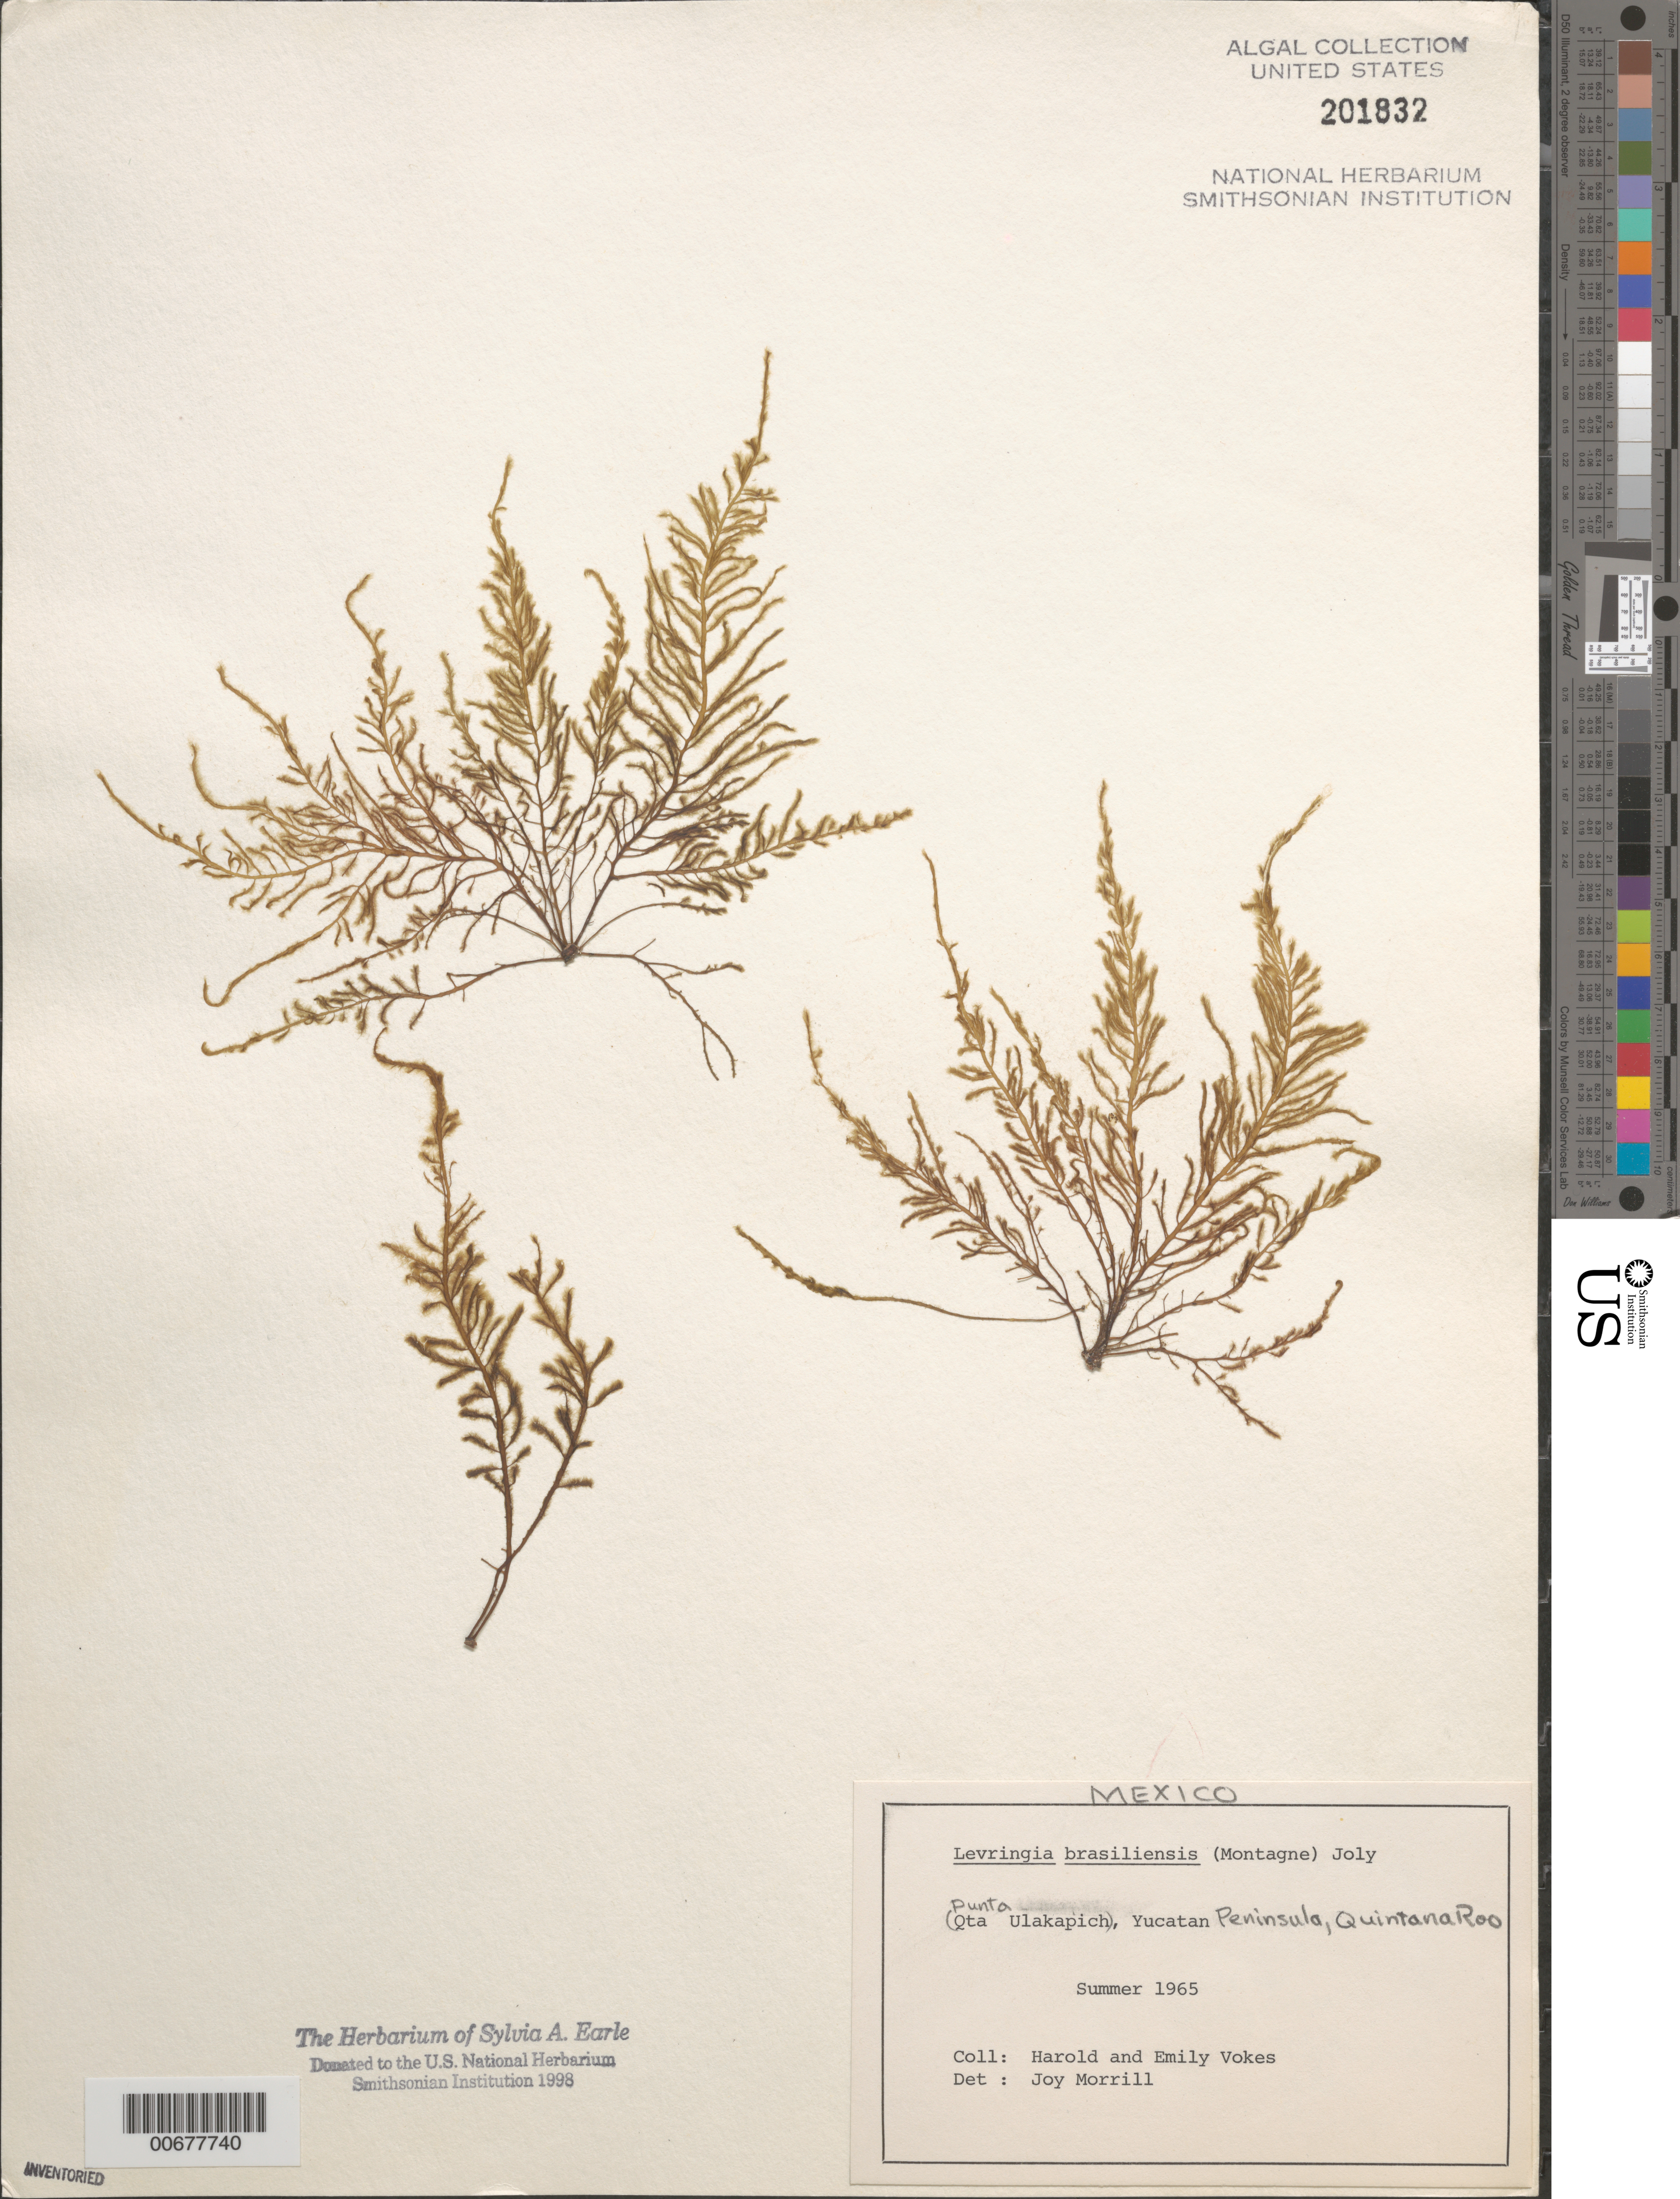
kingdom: Chromista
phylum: Ochrophyta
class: Phaeophyceae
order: Ectocarpales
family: Chordariaceae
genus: Levringia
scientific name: Levringia brasiliensis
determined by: Morrill, J.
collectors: H. Vokes & E. Vokes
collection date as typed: Sum 1965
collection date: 1965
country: Mexico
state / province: Quintana Roo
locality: Punta Ulakapich, Yucatan Peninsula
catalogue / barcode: US 201832